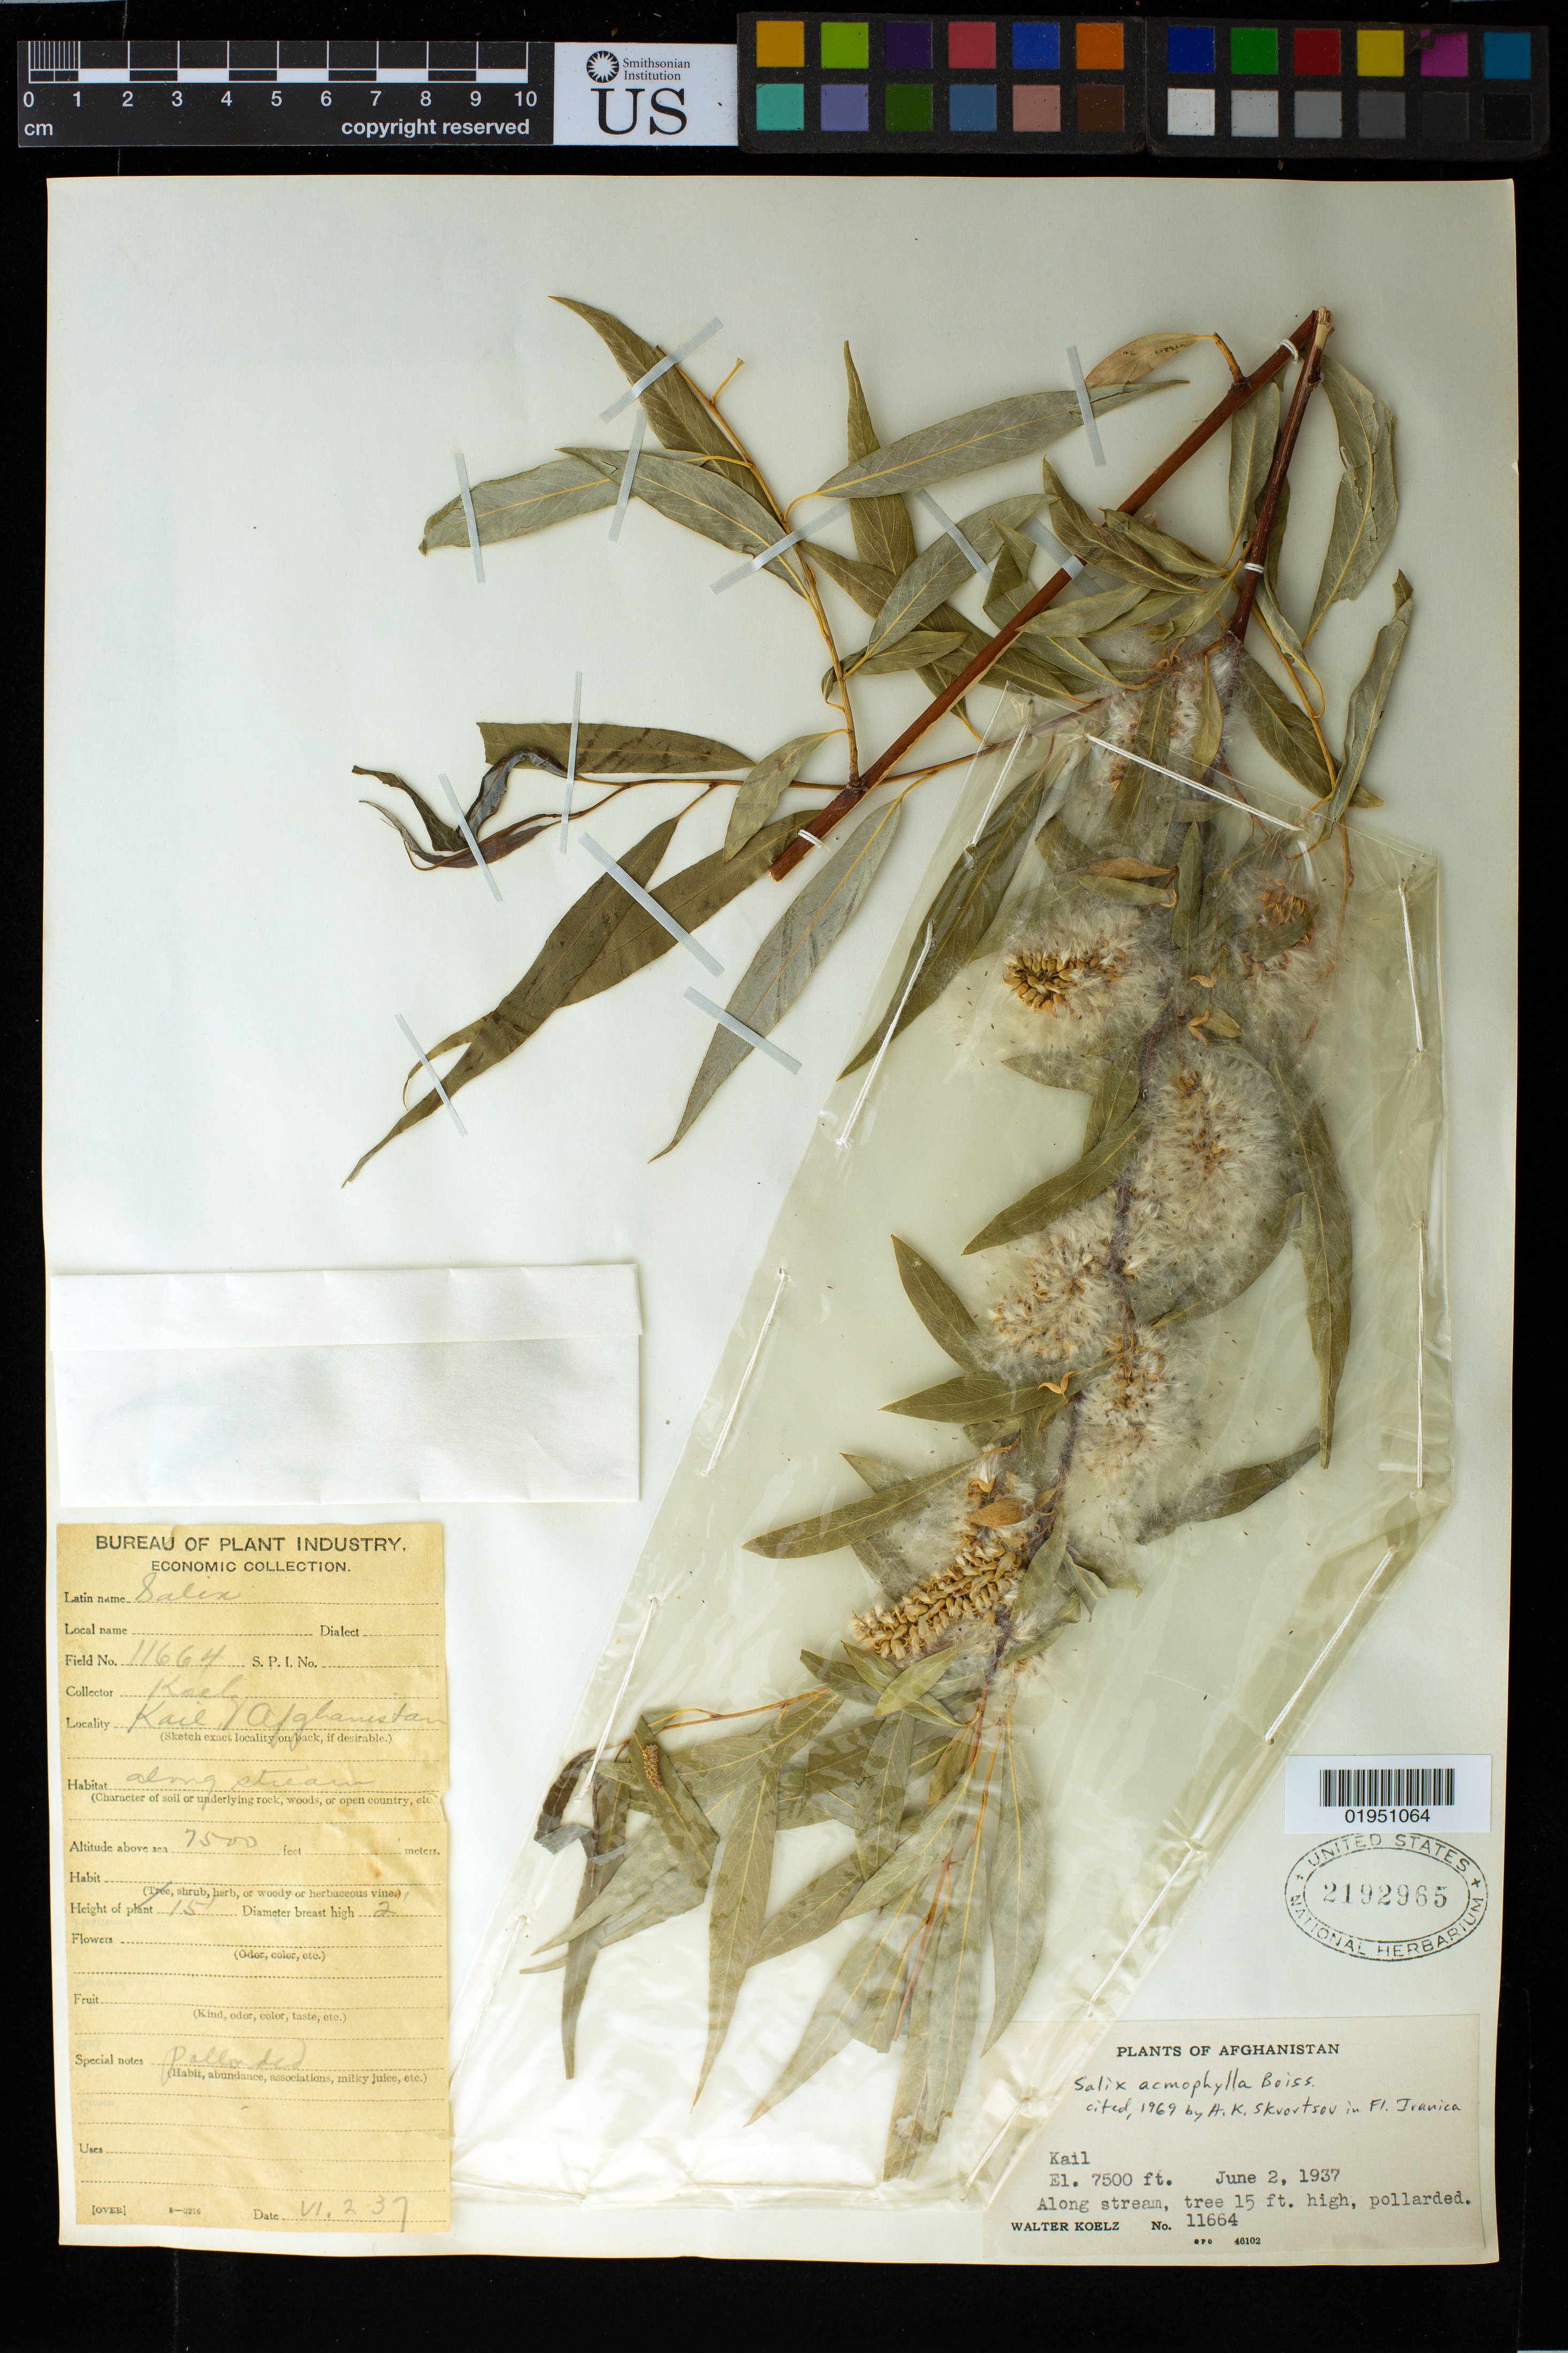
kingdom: Plantae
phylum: Tracheophyta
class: Magnoliopsida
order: Malpighiales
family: Salicaceae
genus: Salix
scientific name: Salix acmophylla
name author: Boiss.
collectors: W. N. Koelz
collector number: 11664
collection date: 1937-06-02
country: Afghanistan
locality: Kail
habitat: along stream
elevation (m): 2286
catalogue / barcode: US 2192965